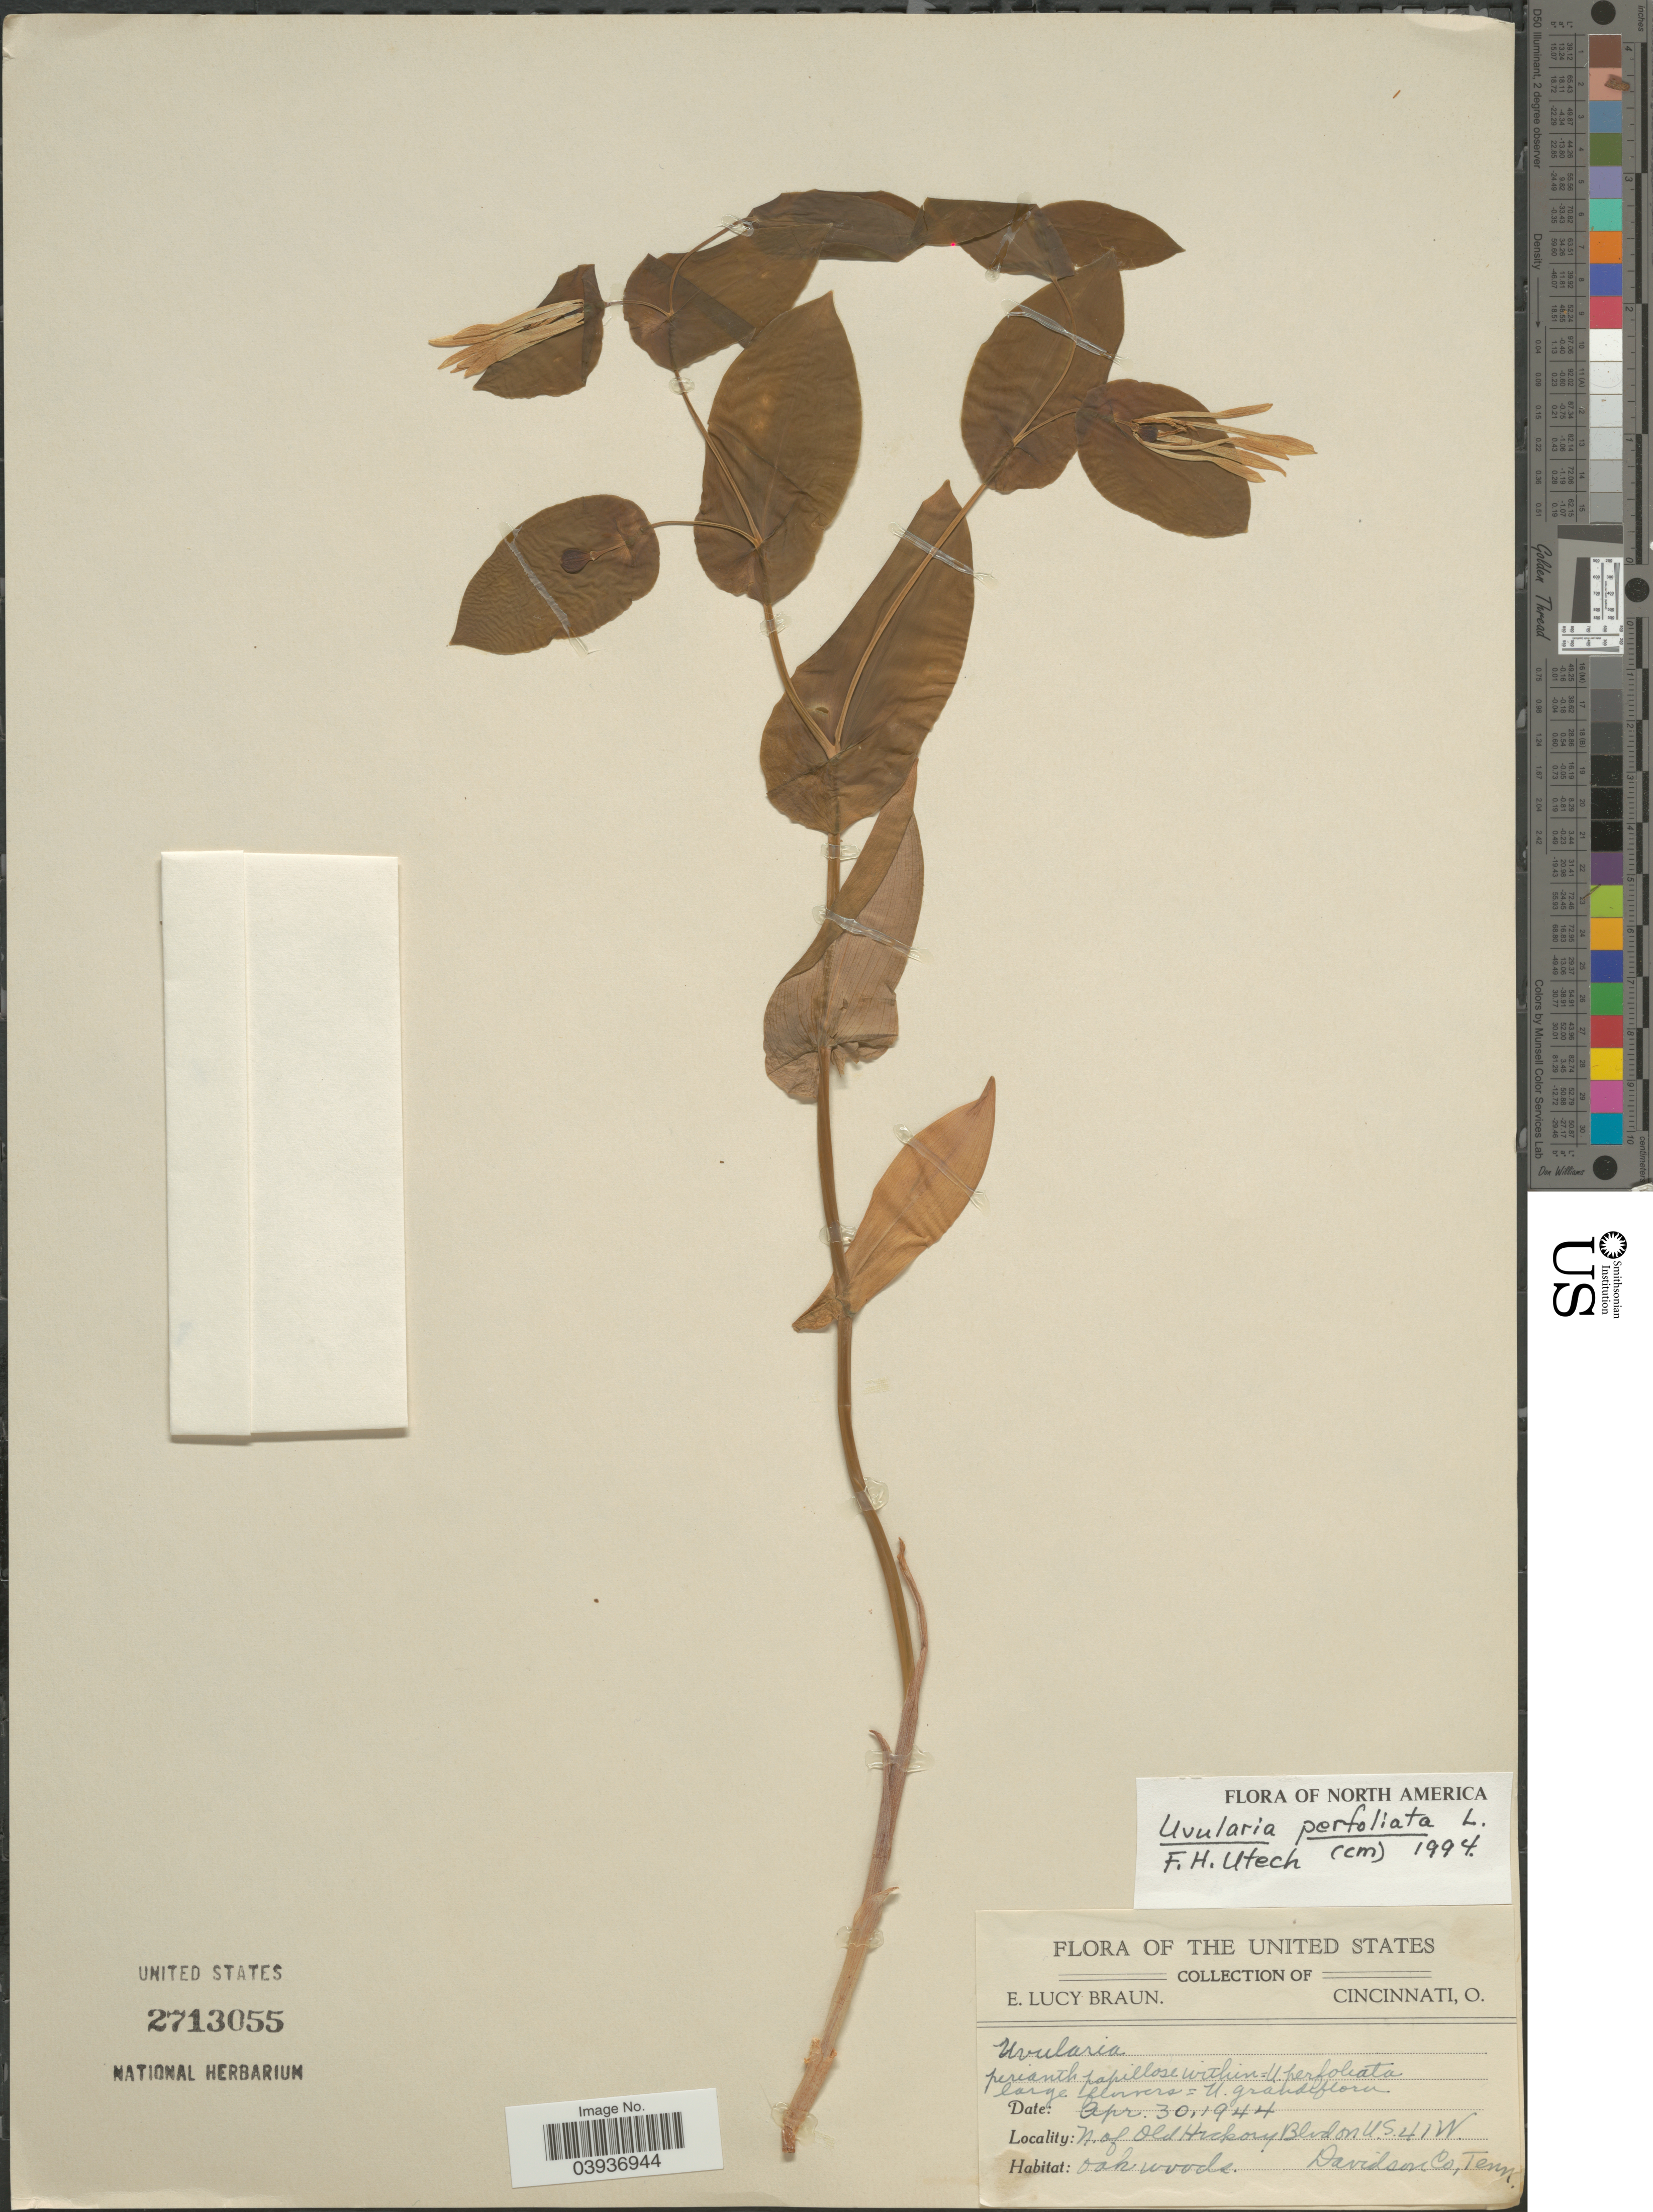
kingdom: Plantae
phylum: Tracheophyta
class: Liliopsida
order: Liliales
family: Colchicaceae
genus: Uvularia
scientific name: Uvularia perfoliata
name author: L.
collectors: E. L. Braun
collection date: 1944-04-30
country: United States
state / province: Tennessee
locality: N. of Old Hickery Blvd on US 41 W. Davidson Co.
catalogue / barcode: US 2713055